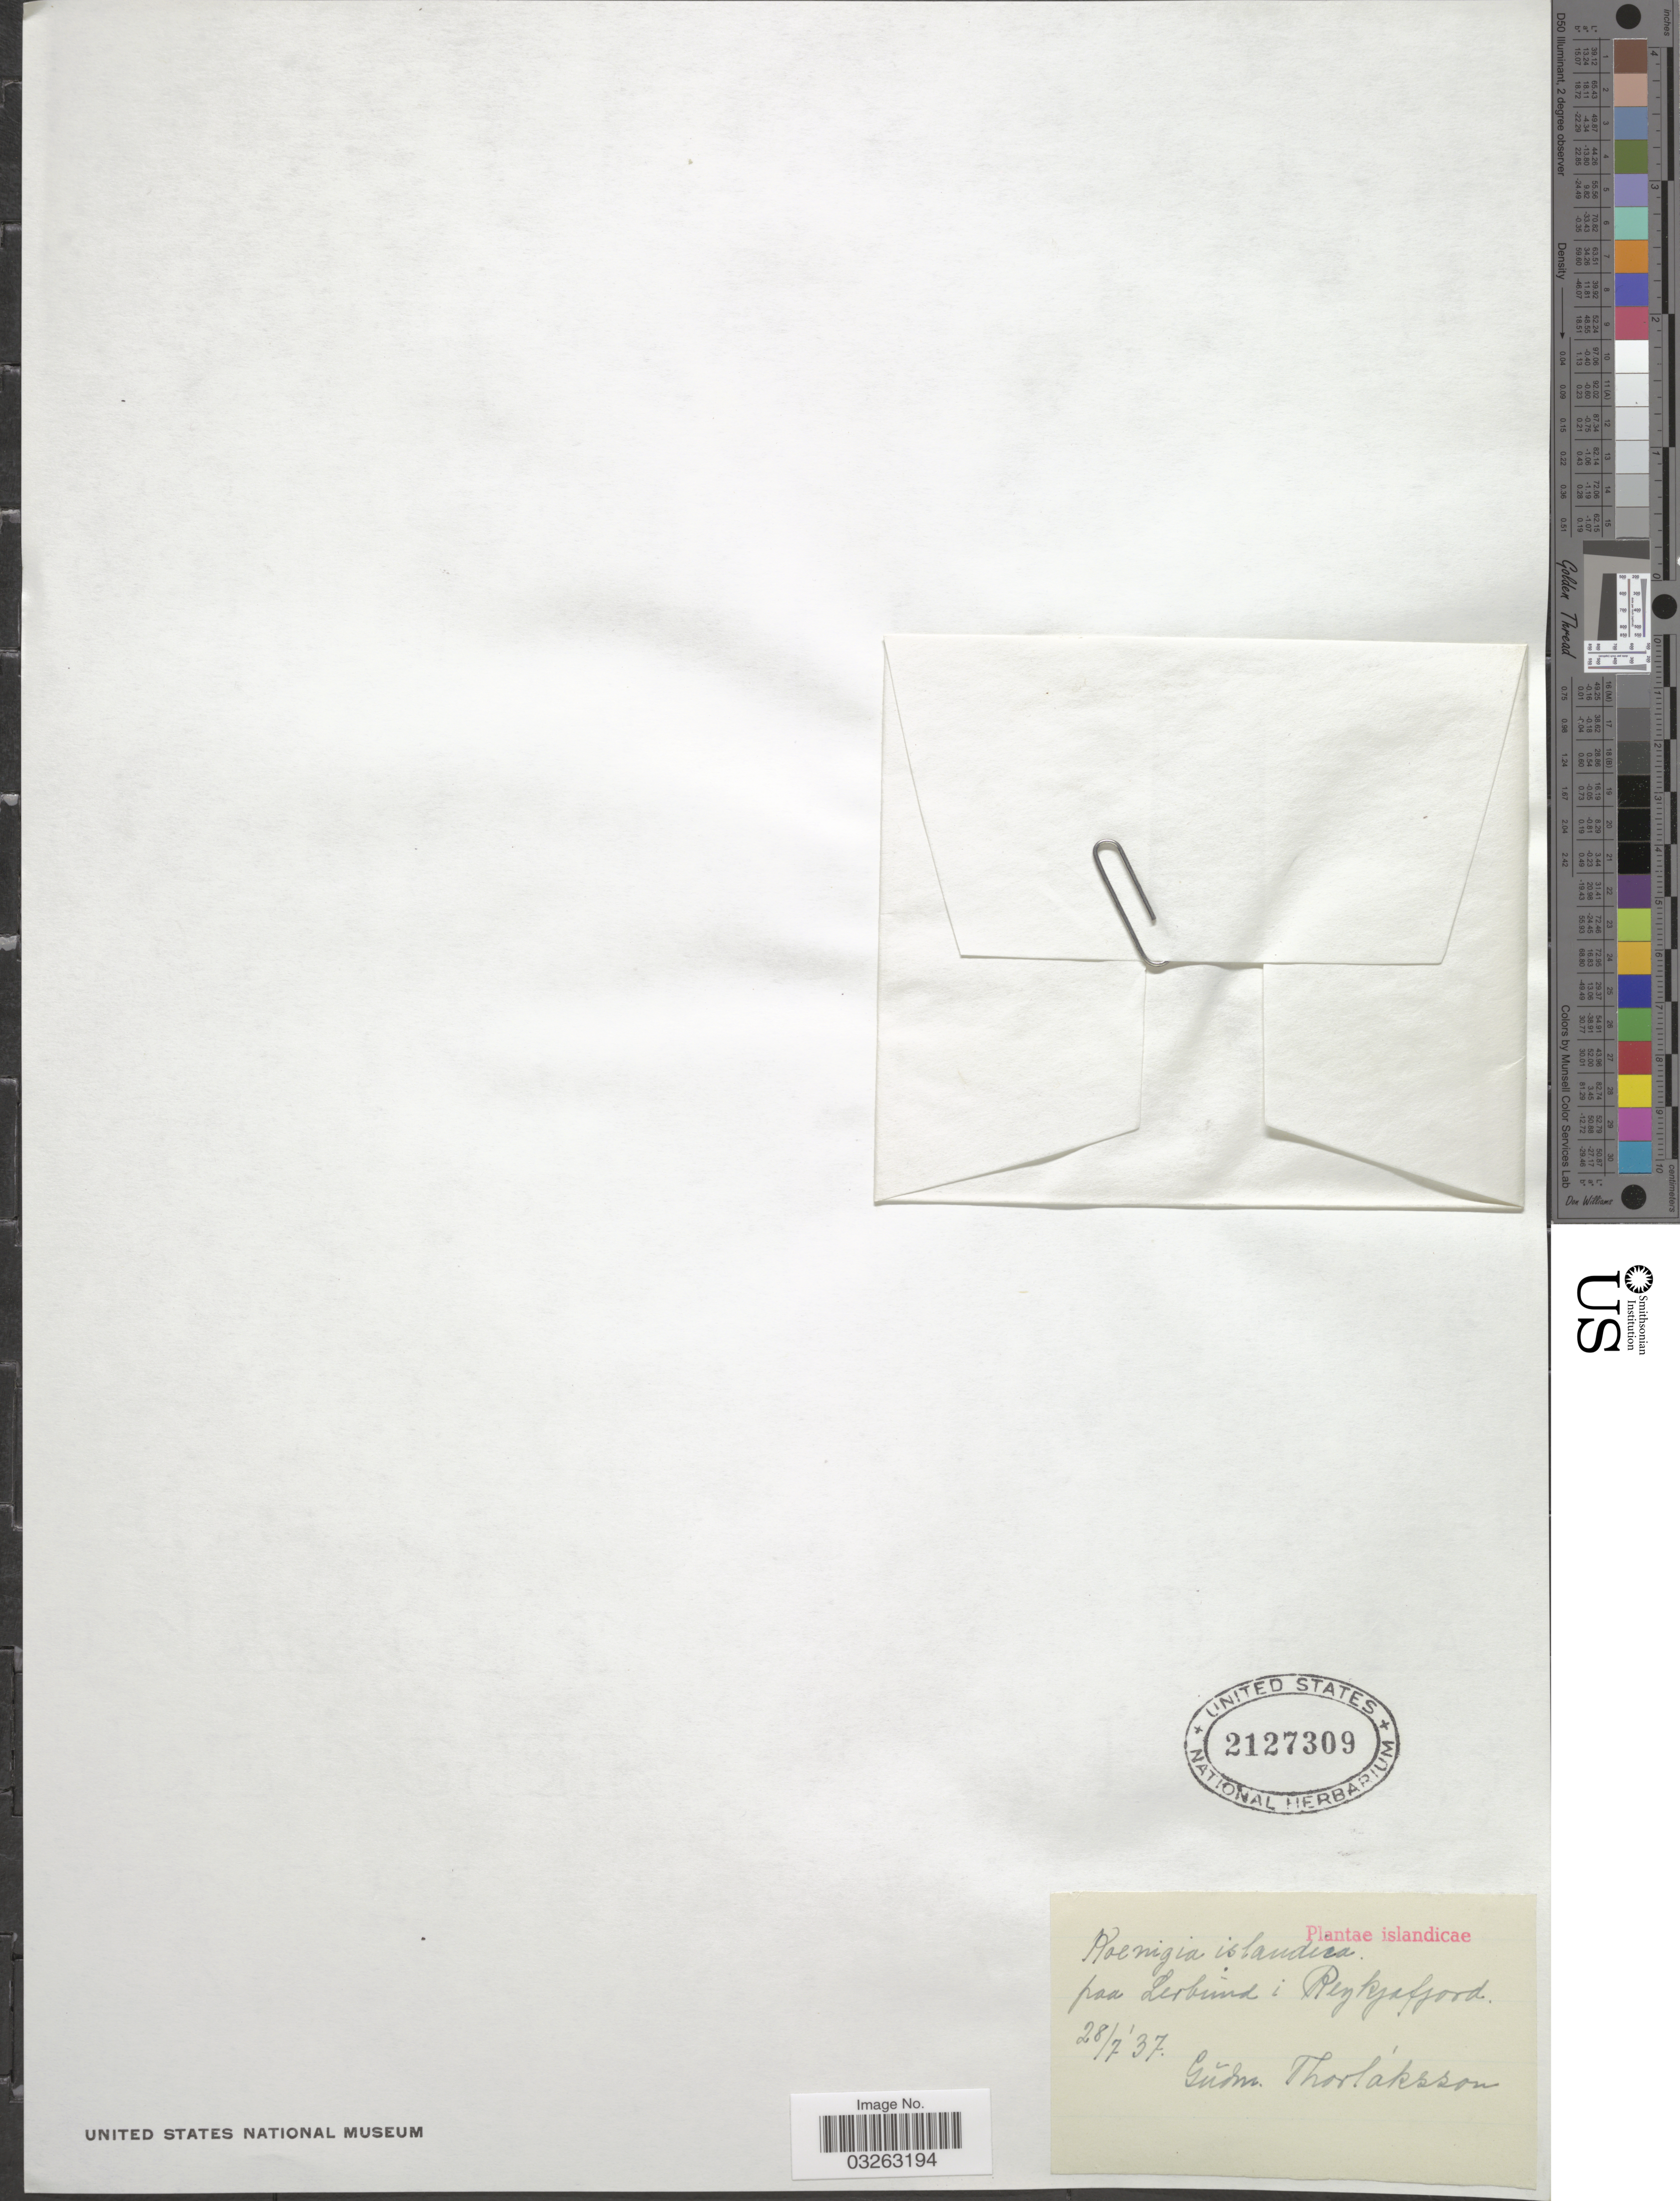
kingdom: Plantae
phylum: Tracheophyta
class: Magnoliopsida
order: Caryophyllales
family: Polygonaceae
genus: Koenigia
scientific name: Koenigia islandica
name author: L.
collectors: G. Thorlaksson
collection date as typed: Transcribed d/m/y: 28/7/37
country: Iceland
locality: Islandicae, Koenigia islandica.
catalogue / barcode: US 2127309